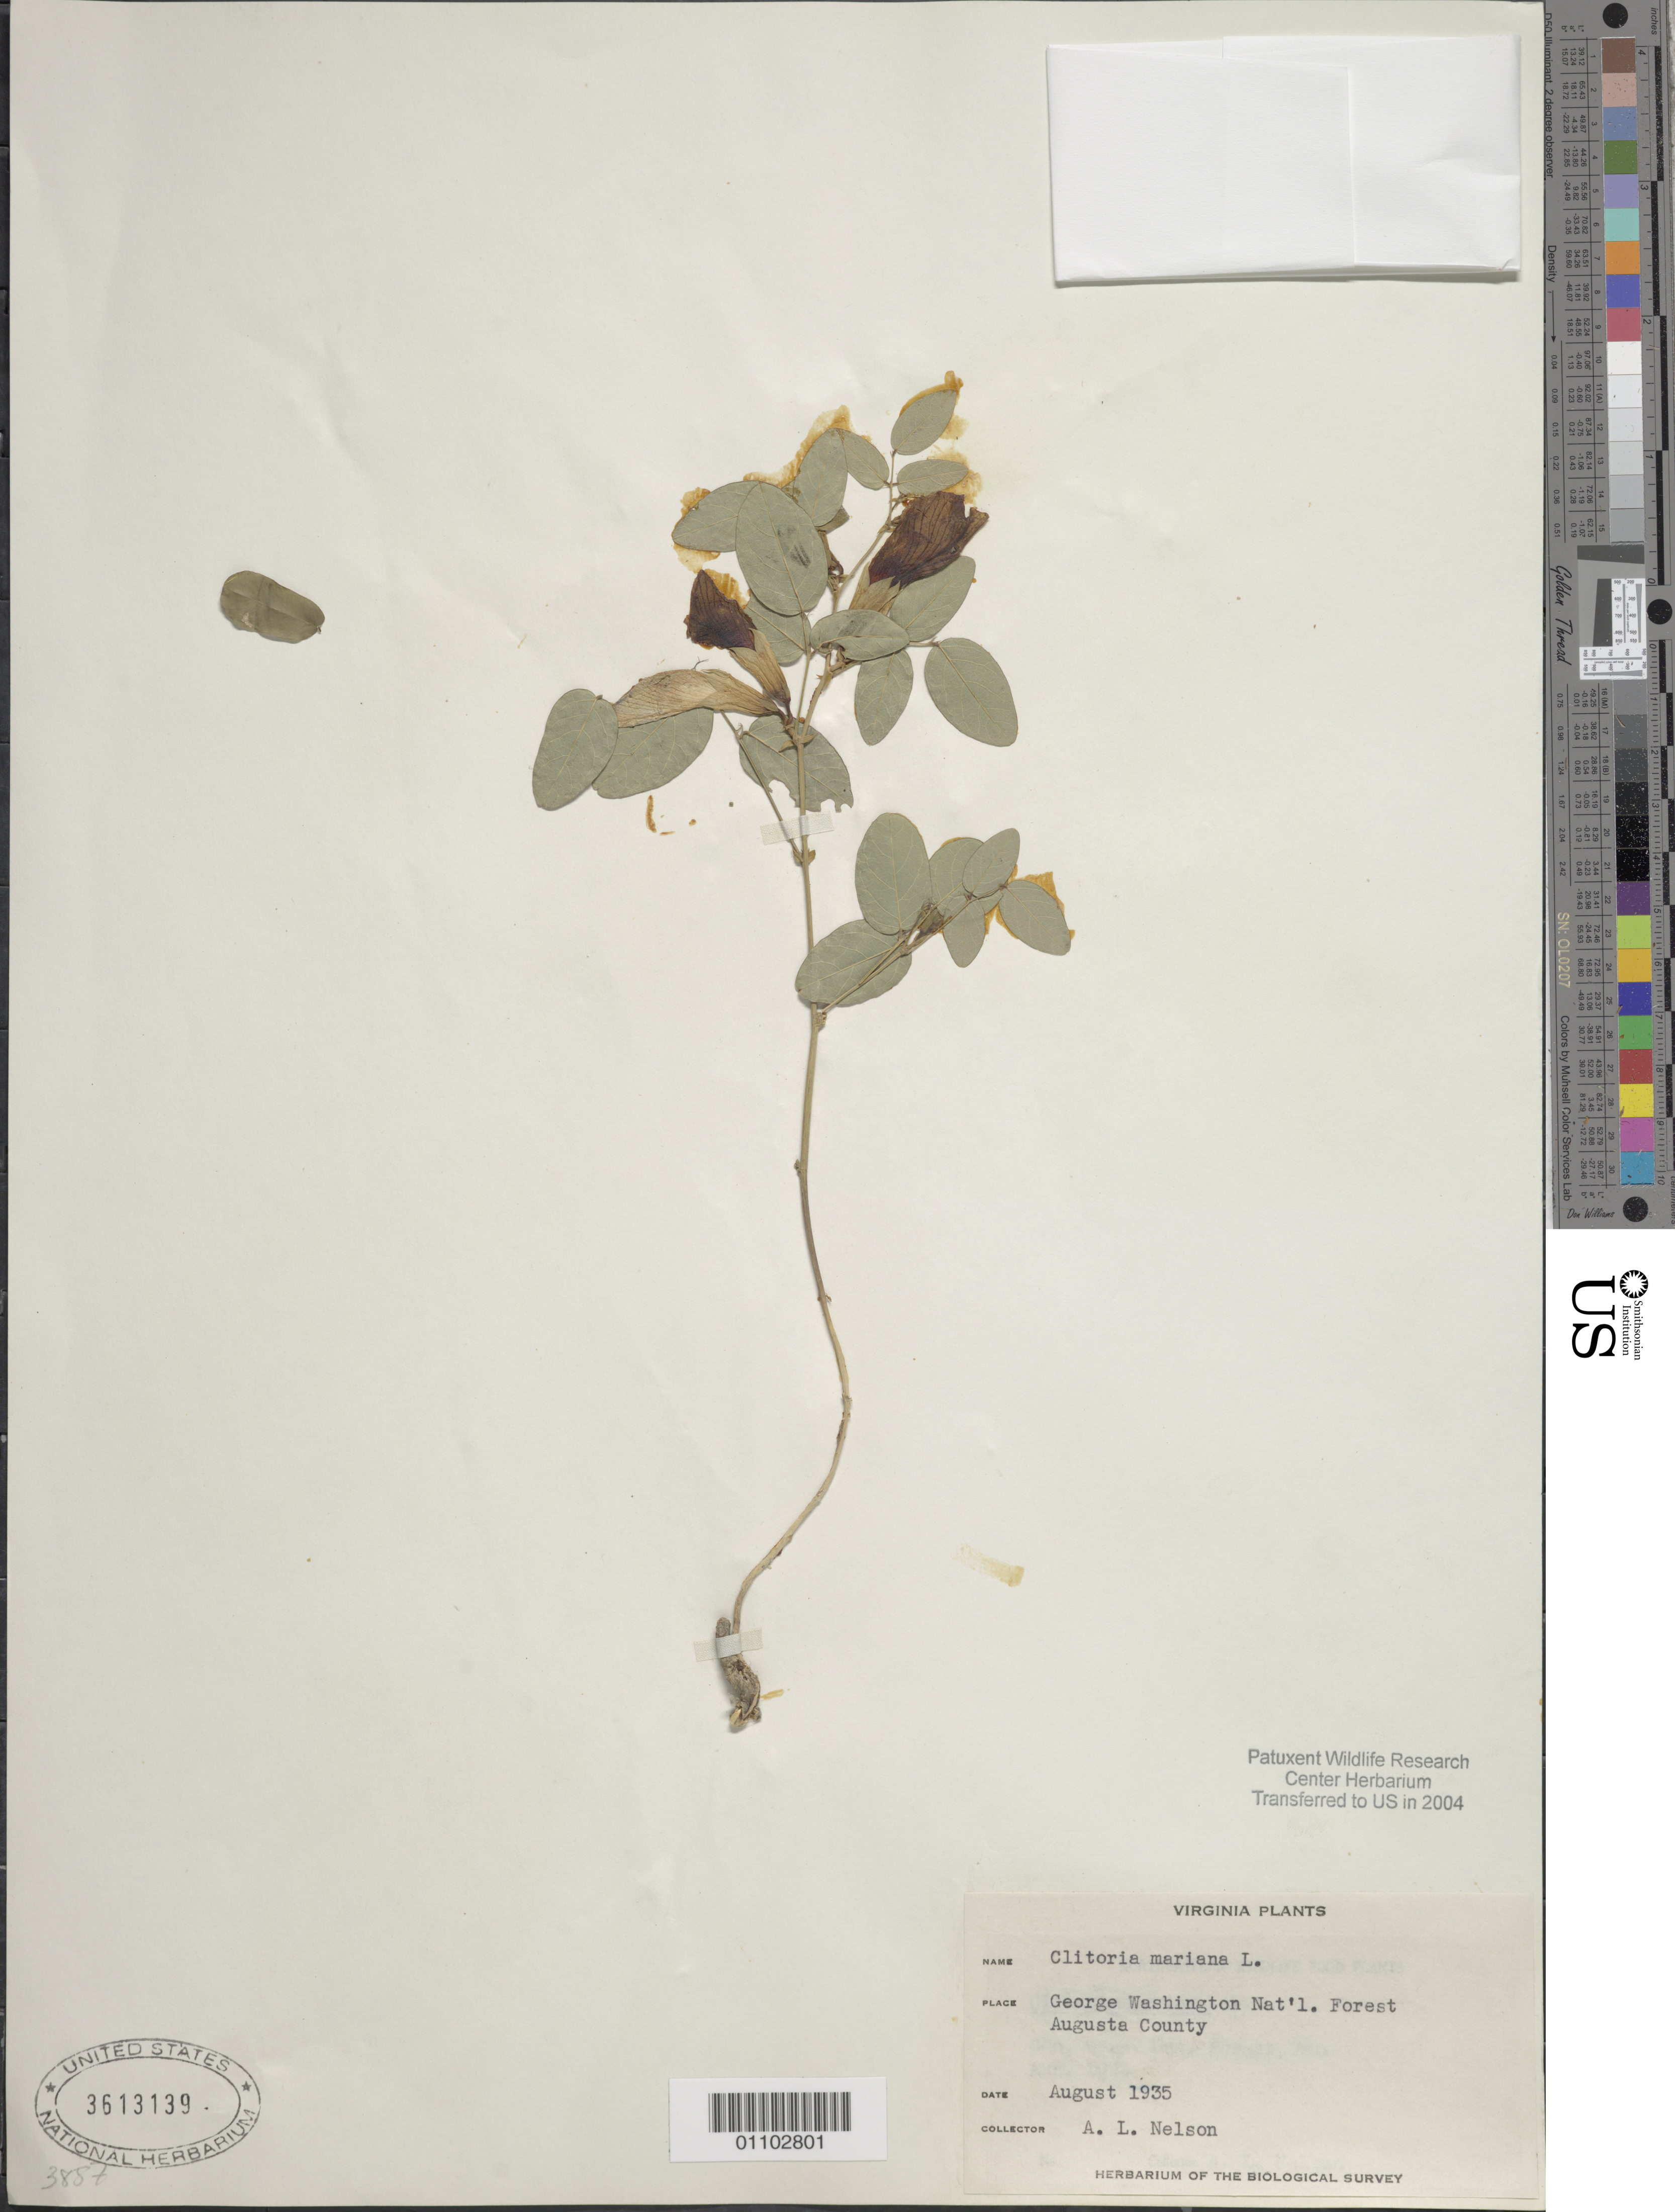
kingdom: Plantae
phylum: Tracheophyta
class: Magnoliopsida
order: Fabales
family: Fabaceae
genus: Clitoria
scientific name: Clitoria mariana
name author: L.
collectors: A. L. Nelson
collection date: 1935-08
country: United States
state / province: Virginia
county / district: Augusta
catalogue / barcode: US 3613139